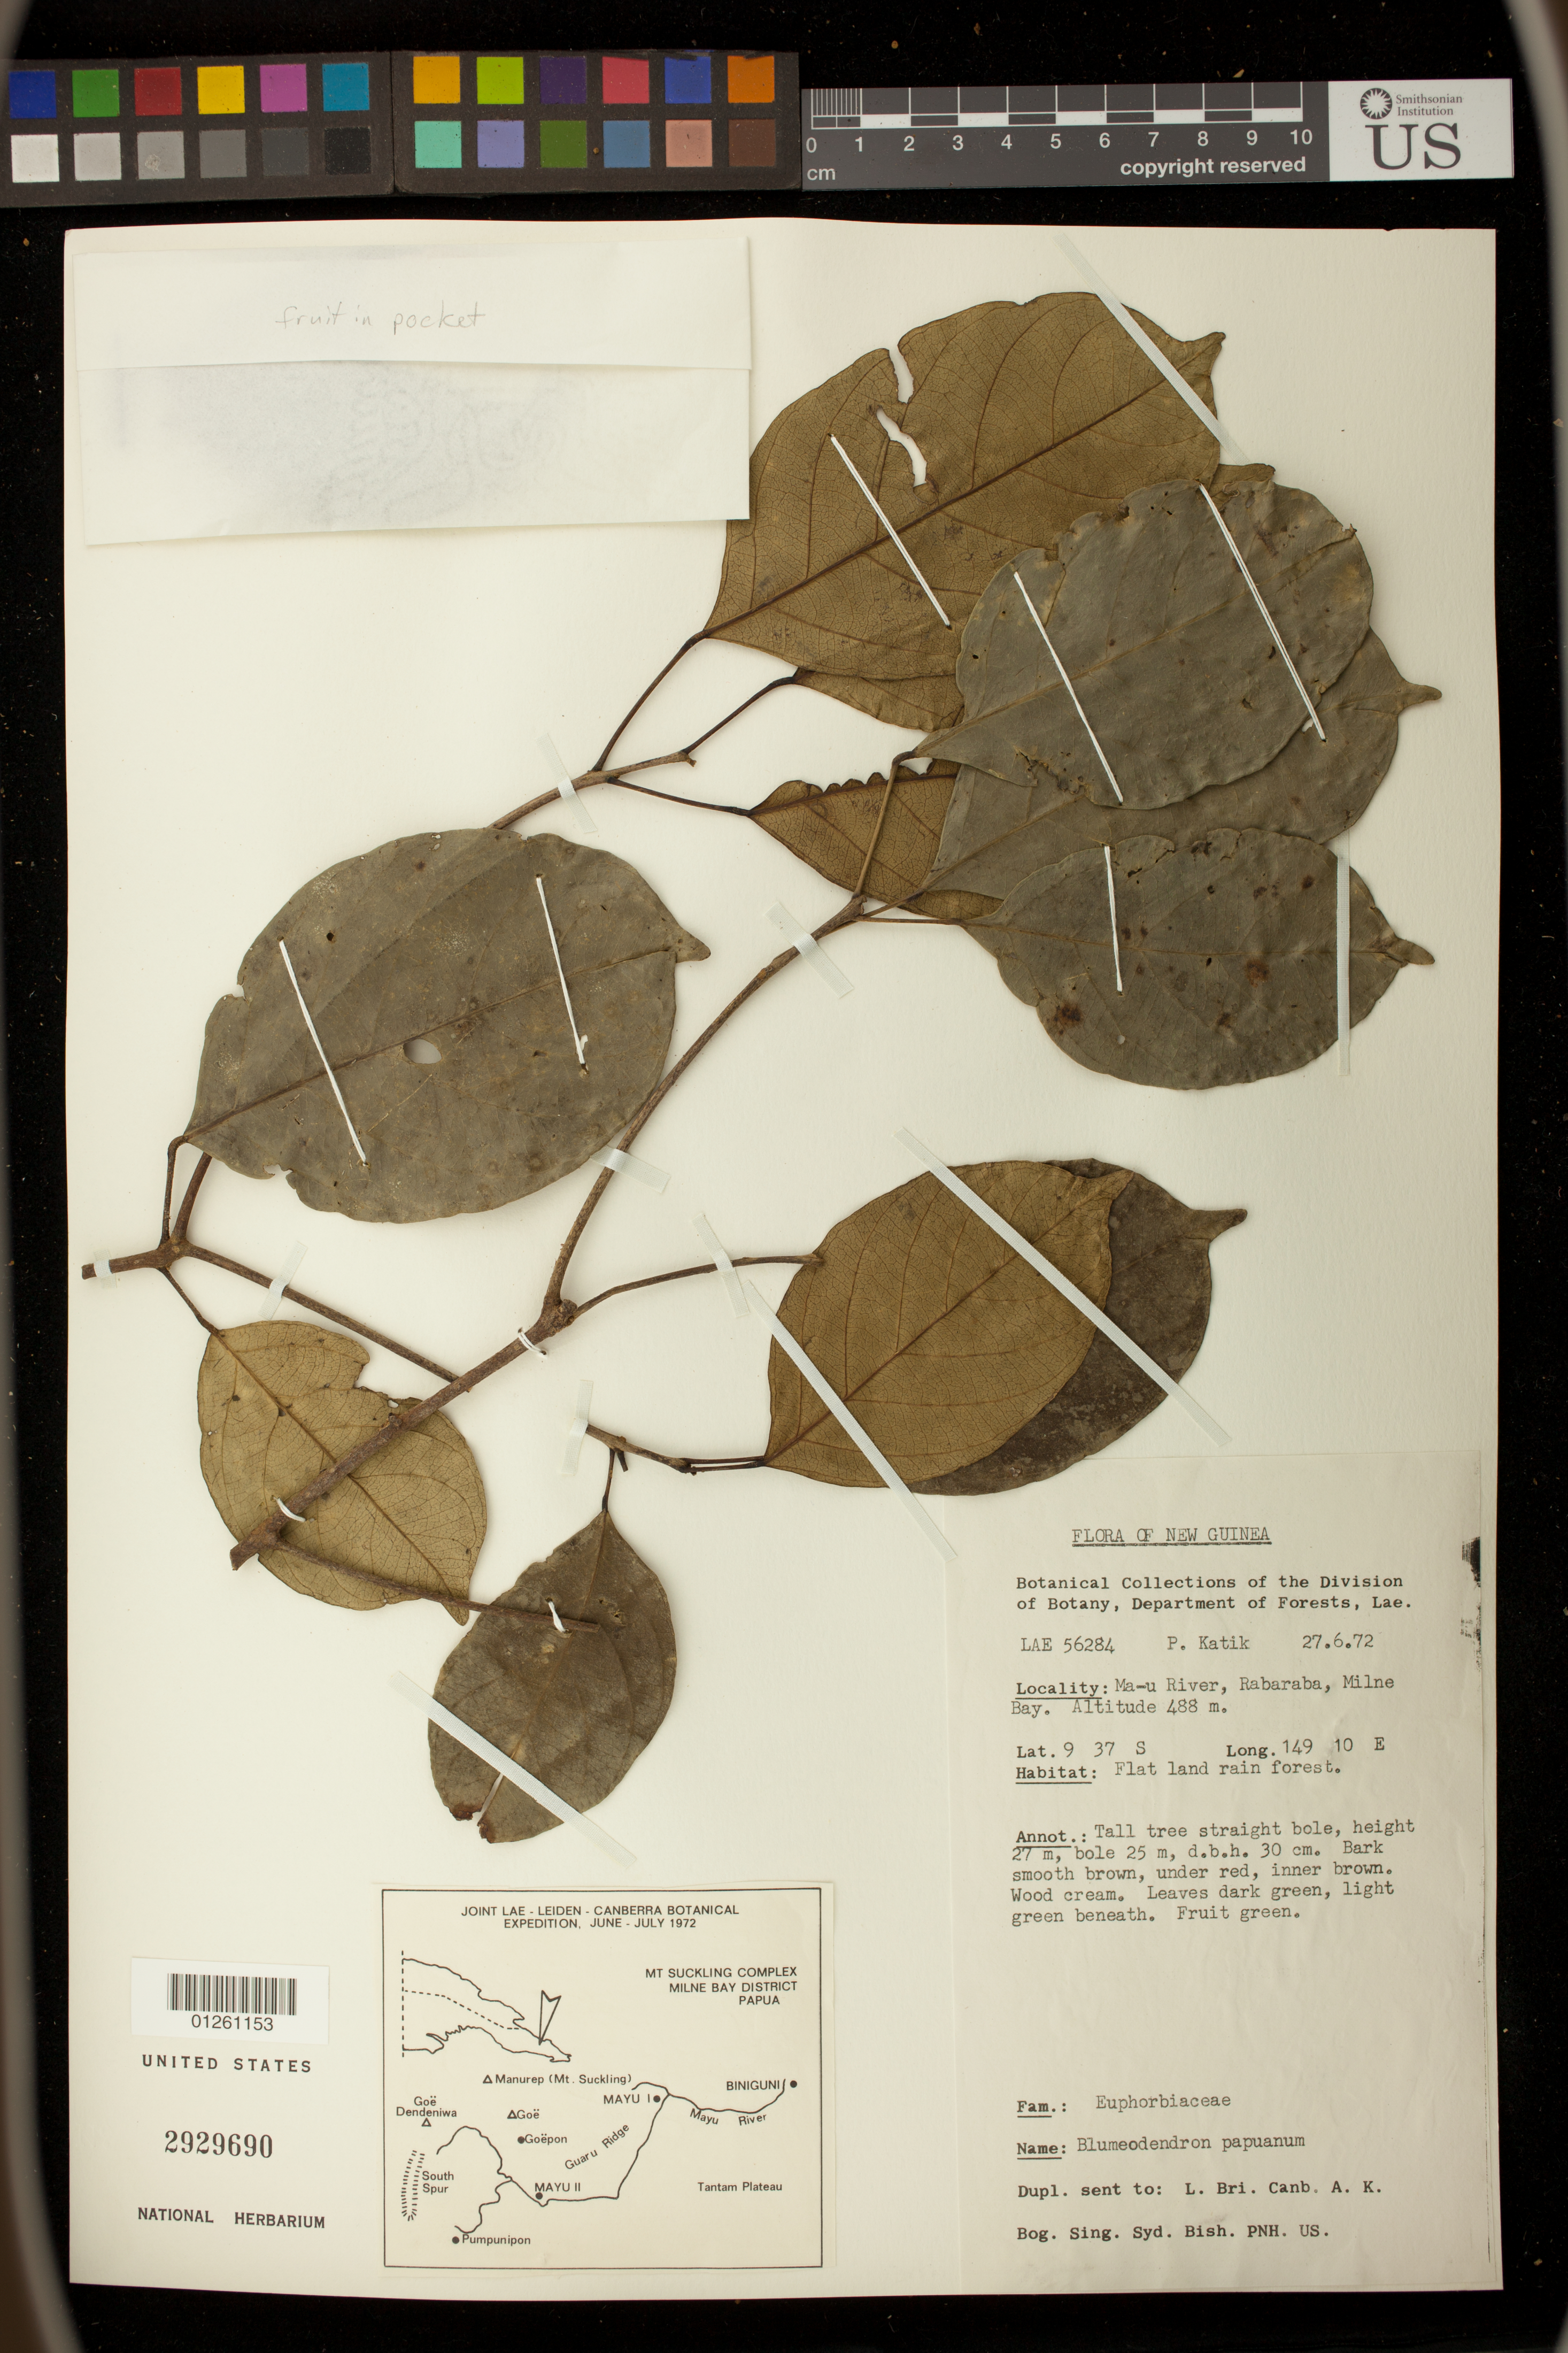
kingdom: Plantae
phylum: Tracheophyta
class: Magnoliopsida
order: Malpighiales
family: Euphorbiaceae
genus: Blumeodendron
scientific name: Blumeodendron papuanum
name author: Pax & K. Hoffm.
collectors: P. Katik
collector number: LAE 56284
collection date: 1972-06-27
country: Papua New Guinea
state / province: Milne Bay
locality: Ma-u River, Rabaraba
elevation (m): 488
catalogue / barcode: US 2929690